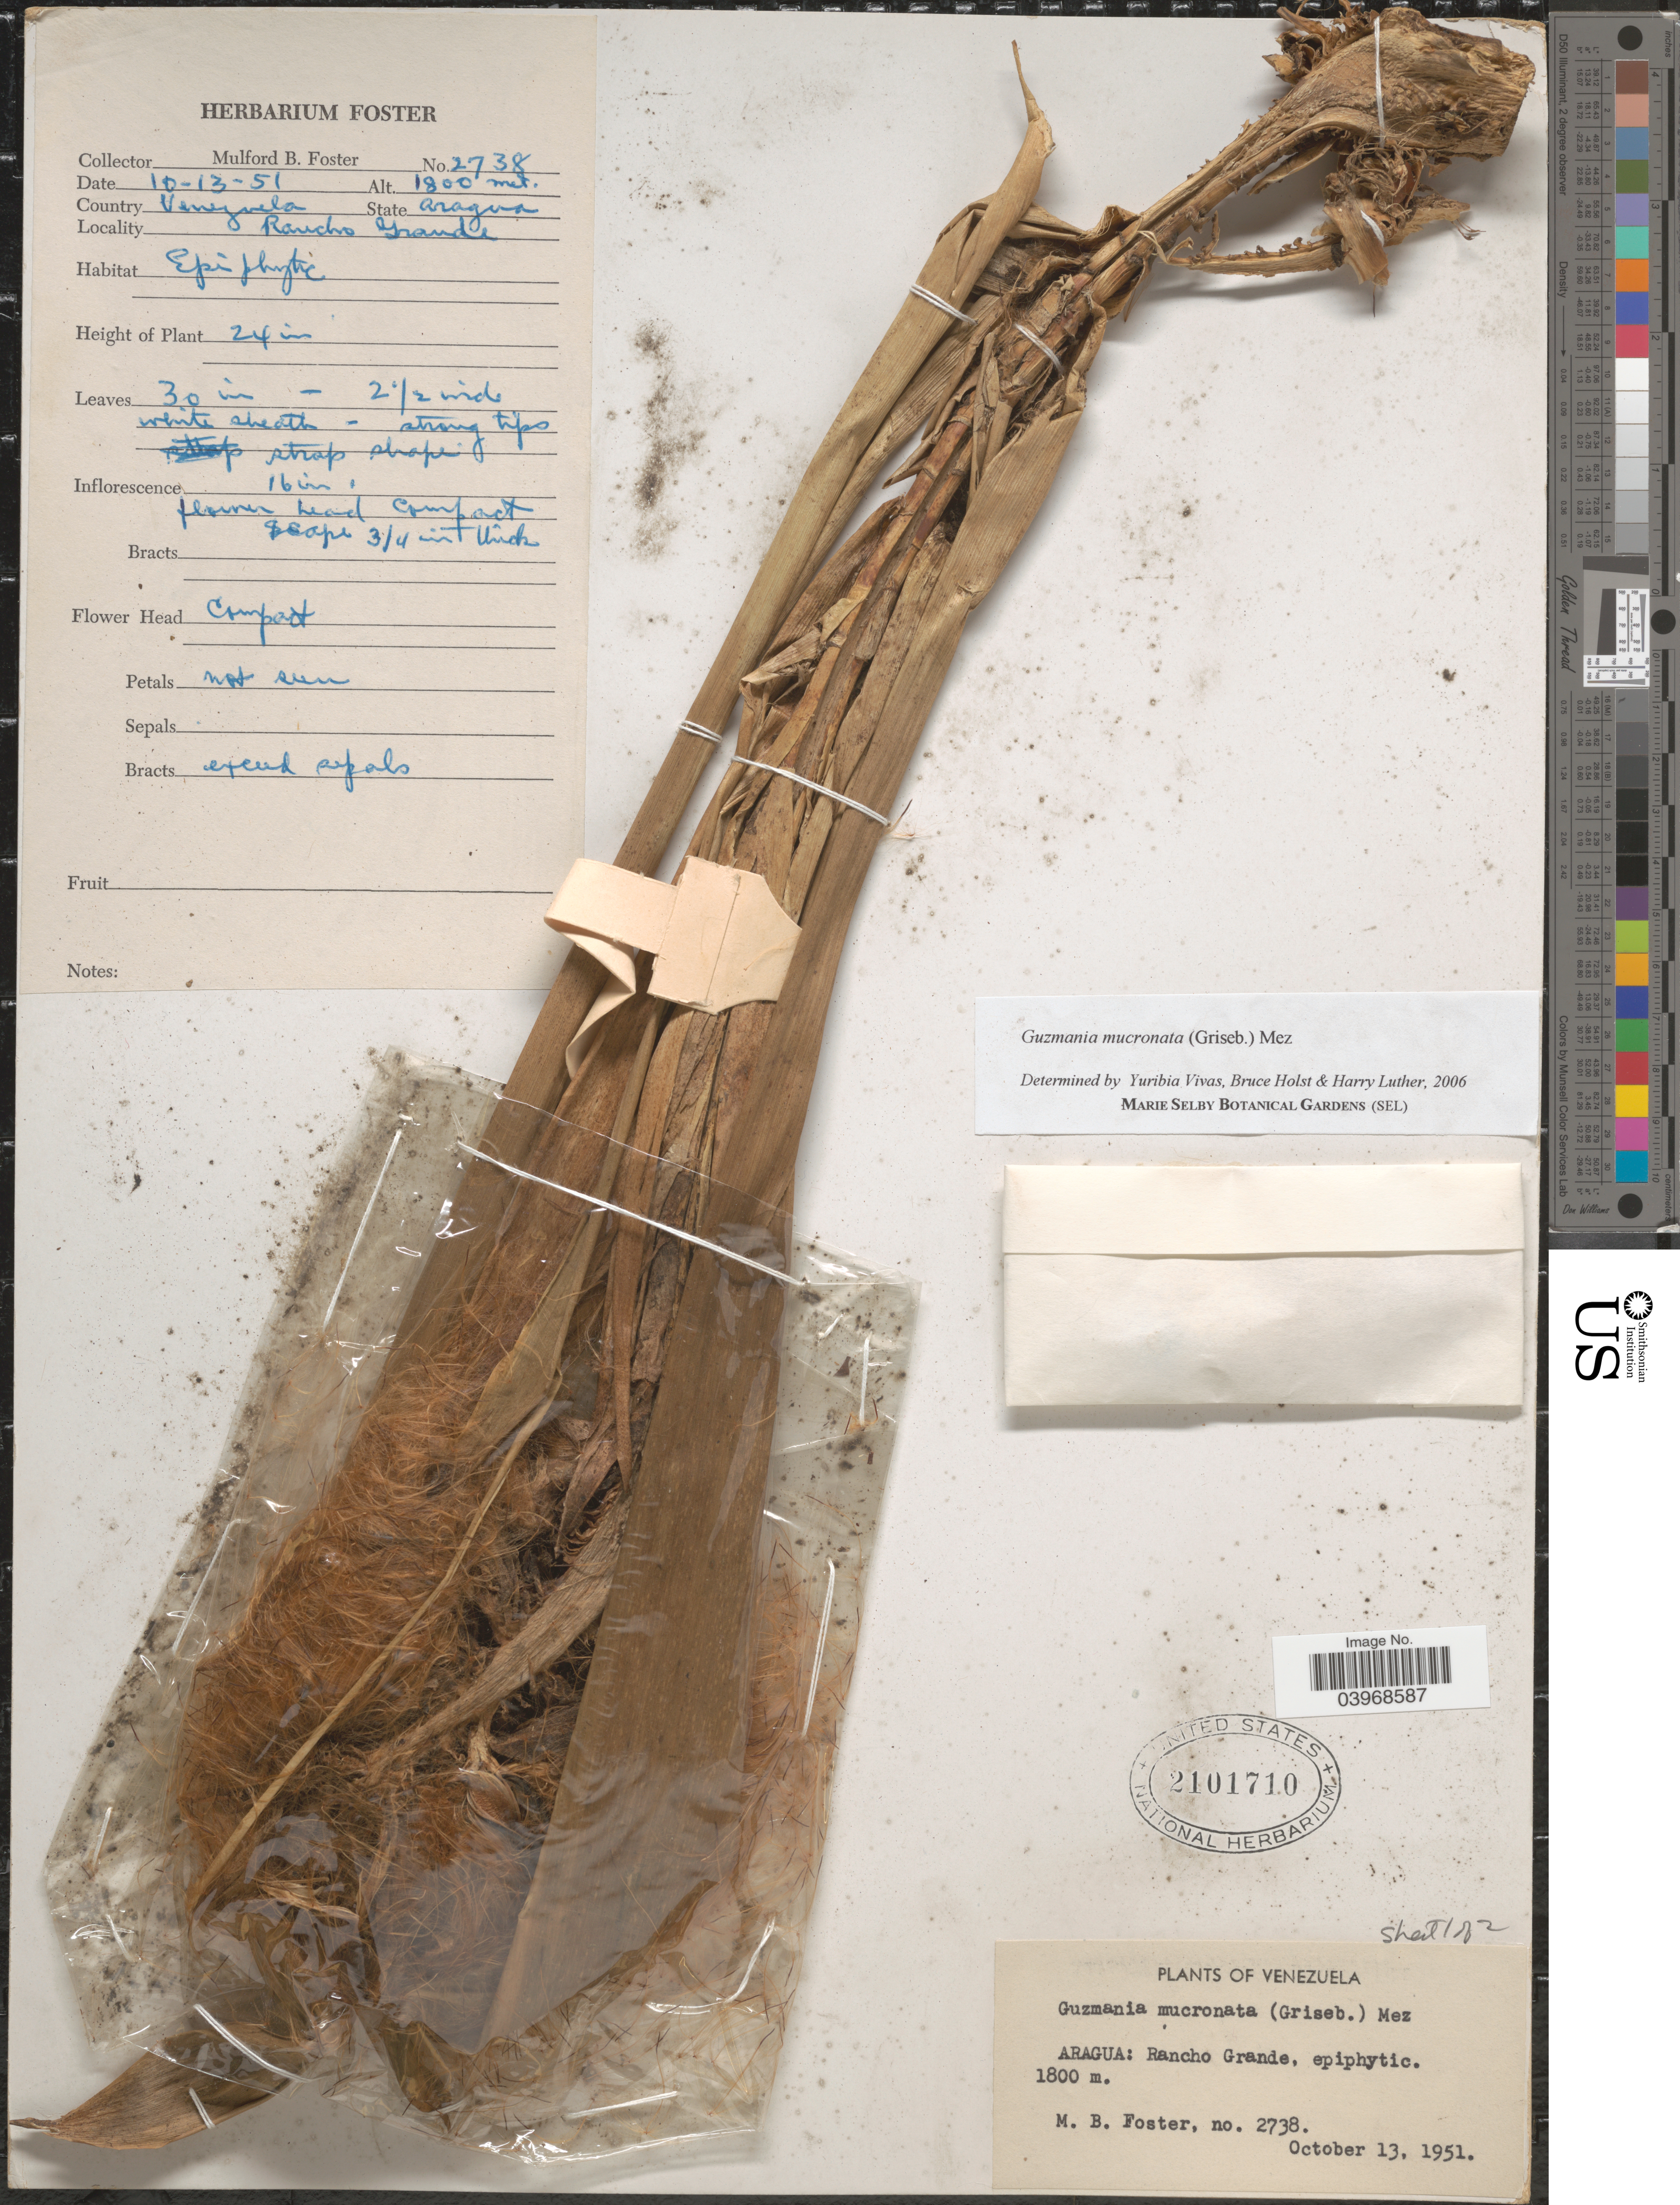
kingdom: Plantae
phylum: Tracheophyta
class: Liliopsida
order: Poales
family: Bromeliaceae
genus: Guzmania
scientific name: Guzmania mucronata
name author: (Griseb.) Mez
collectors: M. B. Foster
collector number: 2738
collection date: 1951-10-13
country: Venezuela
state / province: Aragua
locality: Rancho Grande.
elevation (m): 1800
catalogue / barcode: US 2101710